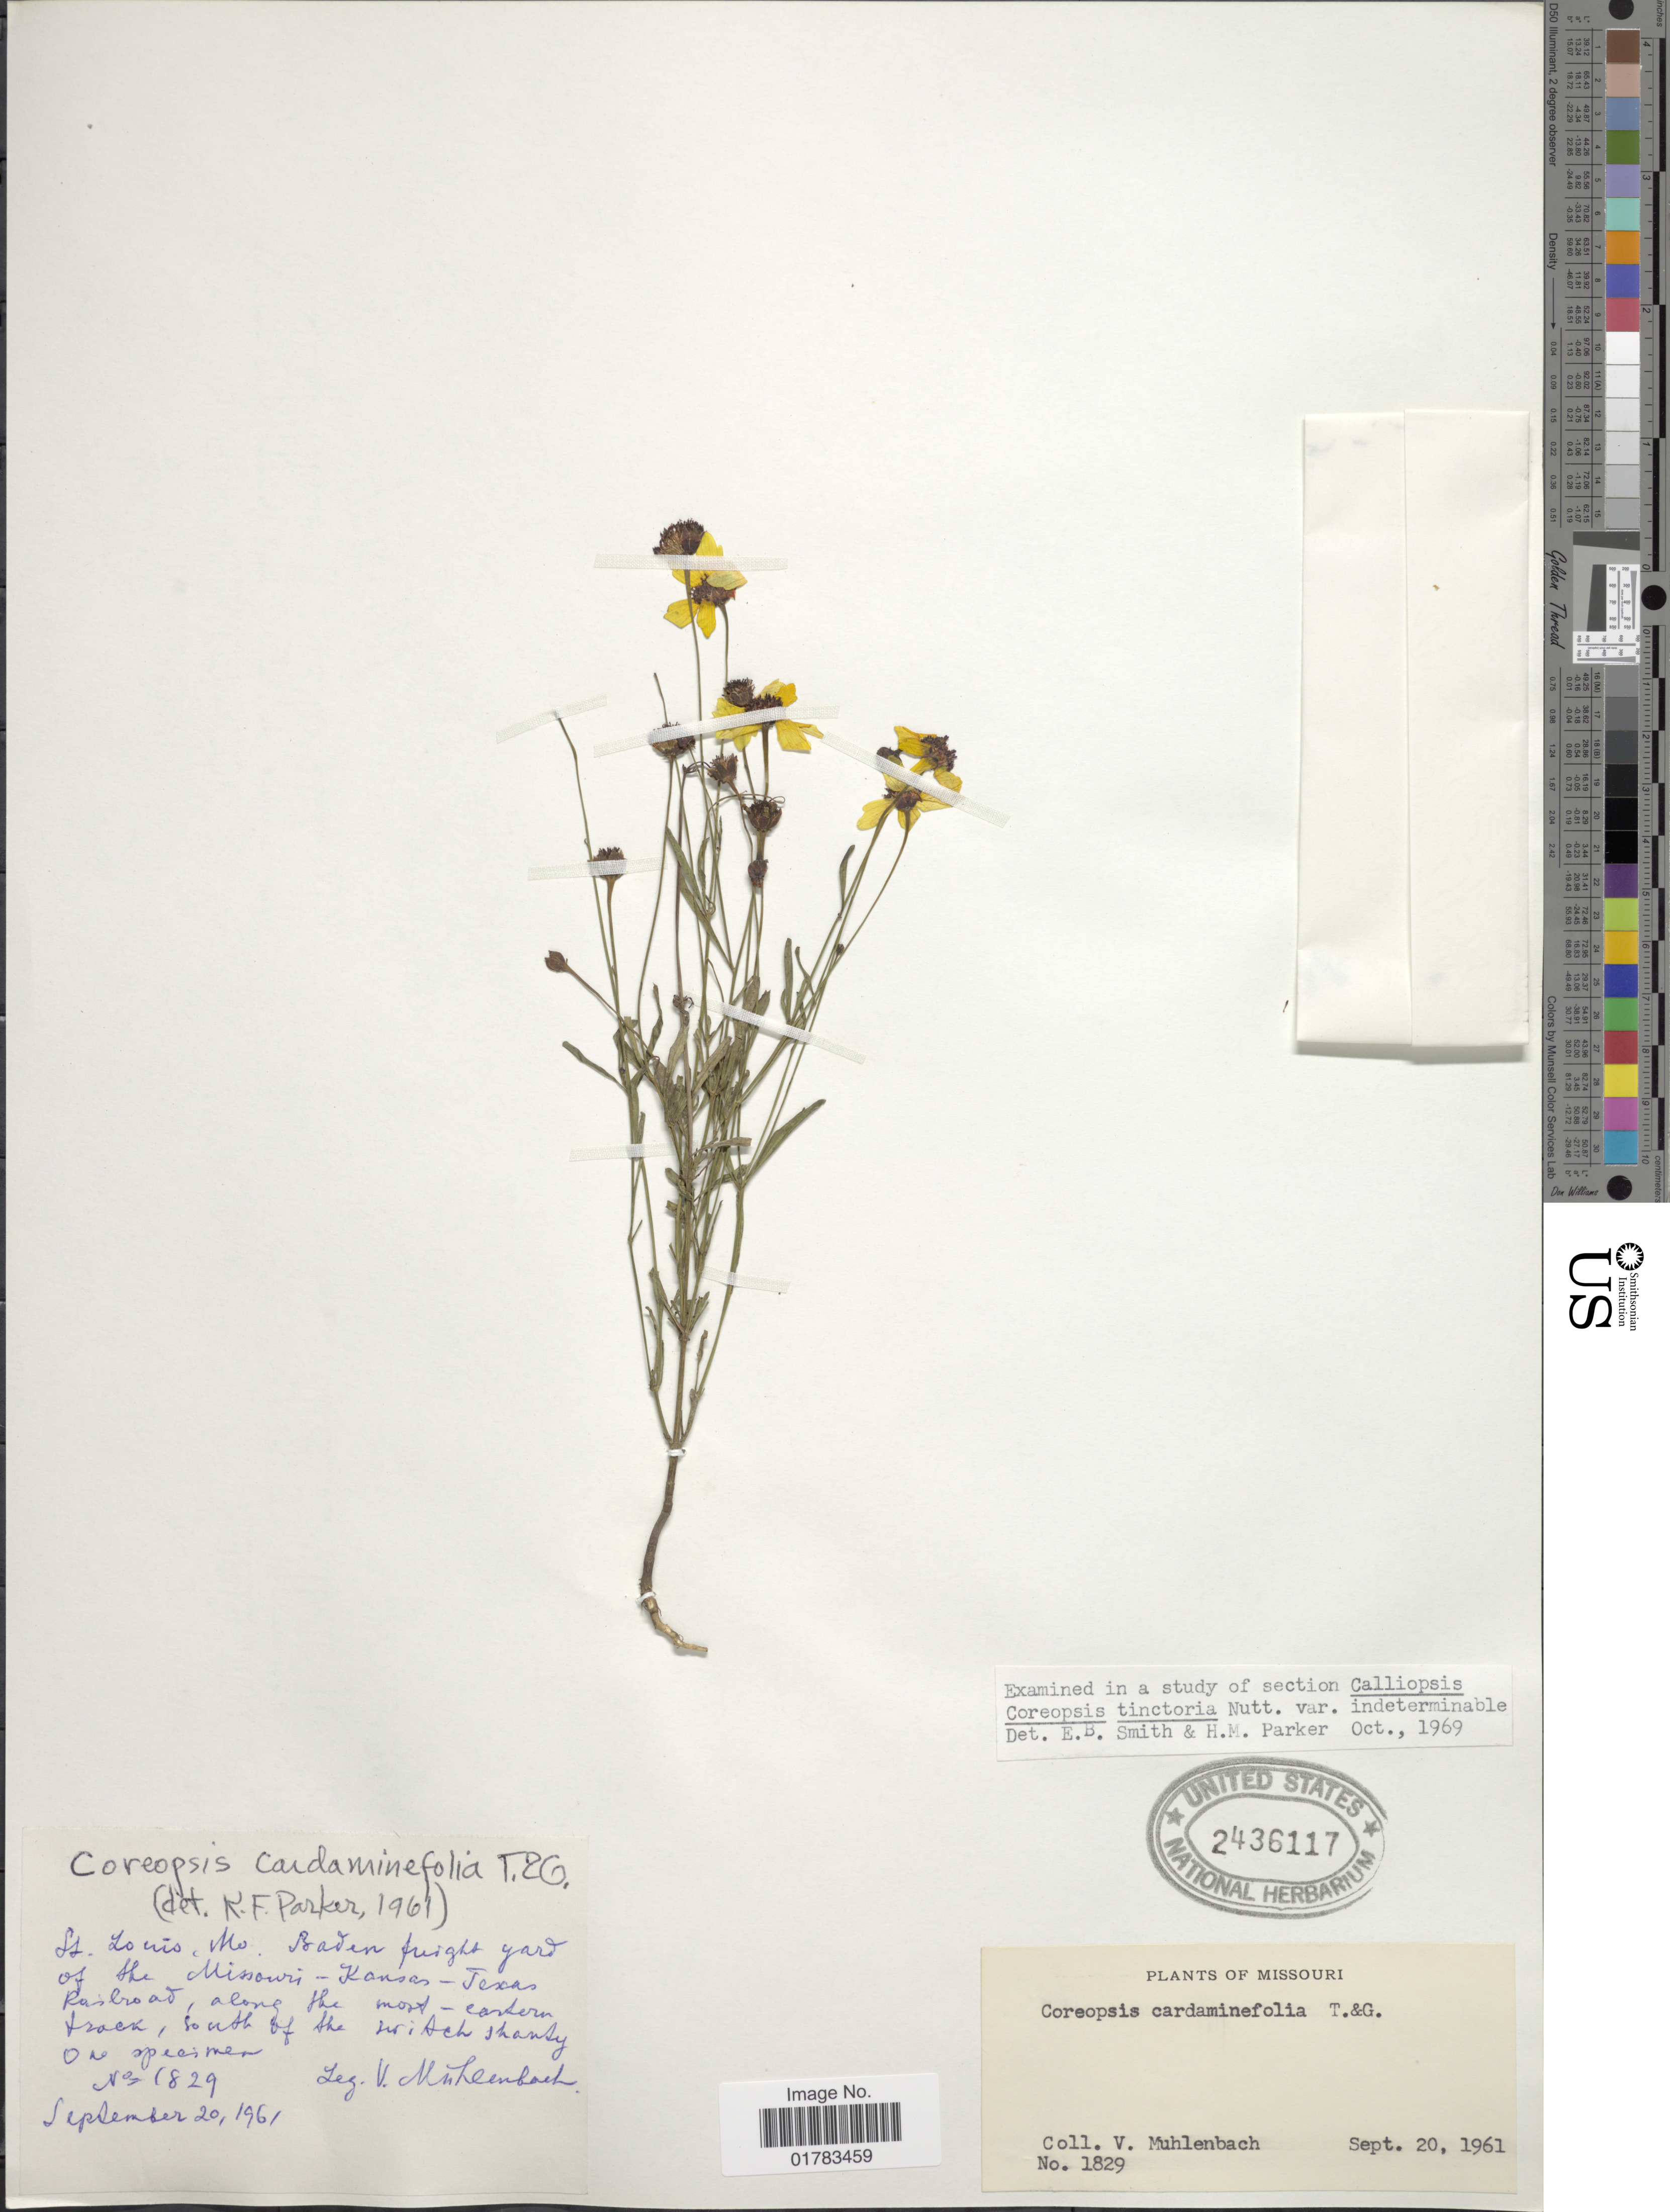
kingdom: Plantae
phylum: Tracheophyta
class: Magnoliopsida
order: Asterales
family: Asteraceae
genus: Coreopsis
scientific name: Coreopsis tinctoria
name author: Nutt.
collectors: V. Mühlenbach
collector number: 1829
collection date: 1961-09-20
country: United States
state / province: Missouri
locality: St. Louis, Mo. Baden fright yard of the Missouri - Kansas -Texas Railroad, along the most - eastern track south of the switch shanty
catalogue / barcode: US 2436117